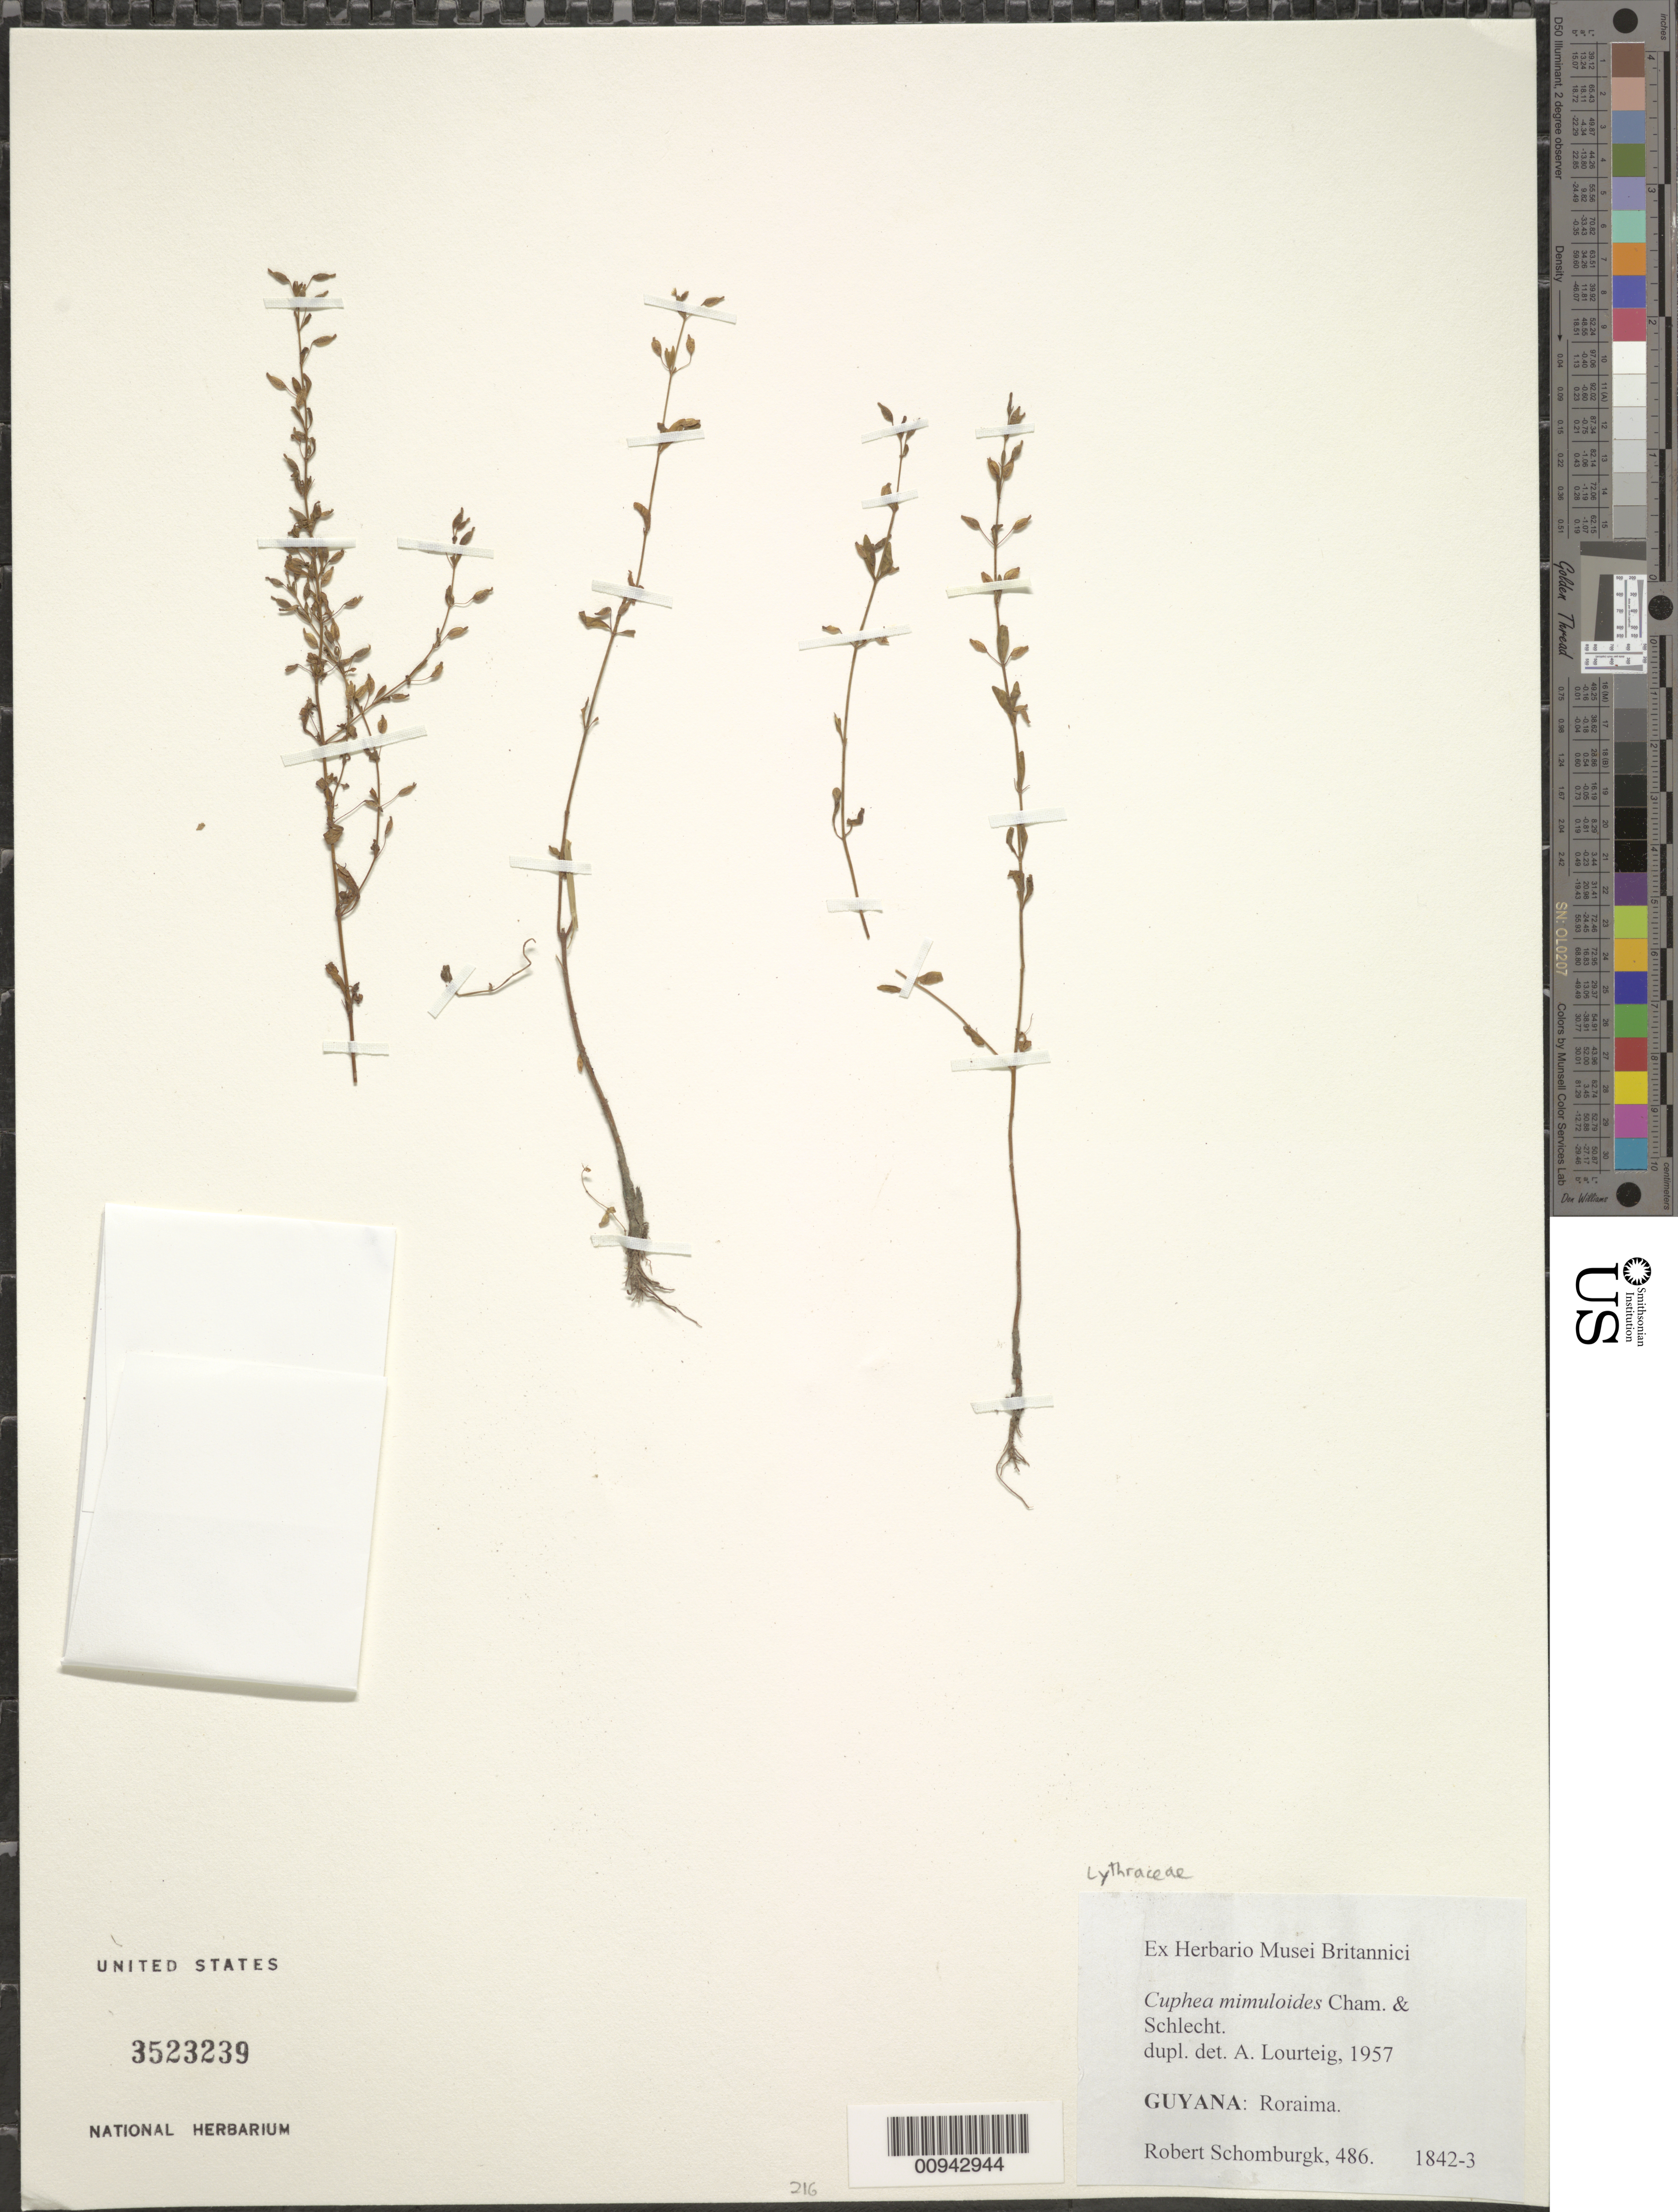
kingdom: Plantae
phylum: Tracheophyta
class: Magnoliopsida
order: Myrtales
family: Lythraceae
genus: Cuphea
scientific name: Cuphea mimuloides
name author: Cham. & Schltdl.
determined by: Lourteig, A.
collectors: R. H. Schomburgk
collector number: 486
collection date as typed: March 1842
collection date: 1842-03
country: Guyana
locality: Roraima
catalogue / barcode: US 3523239